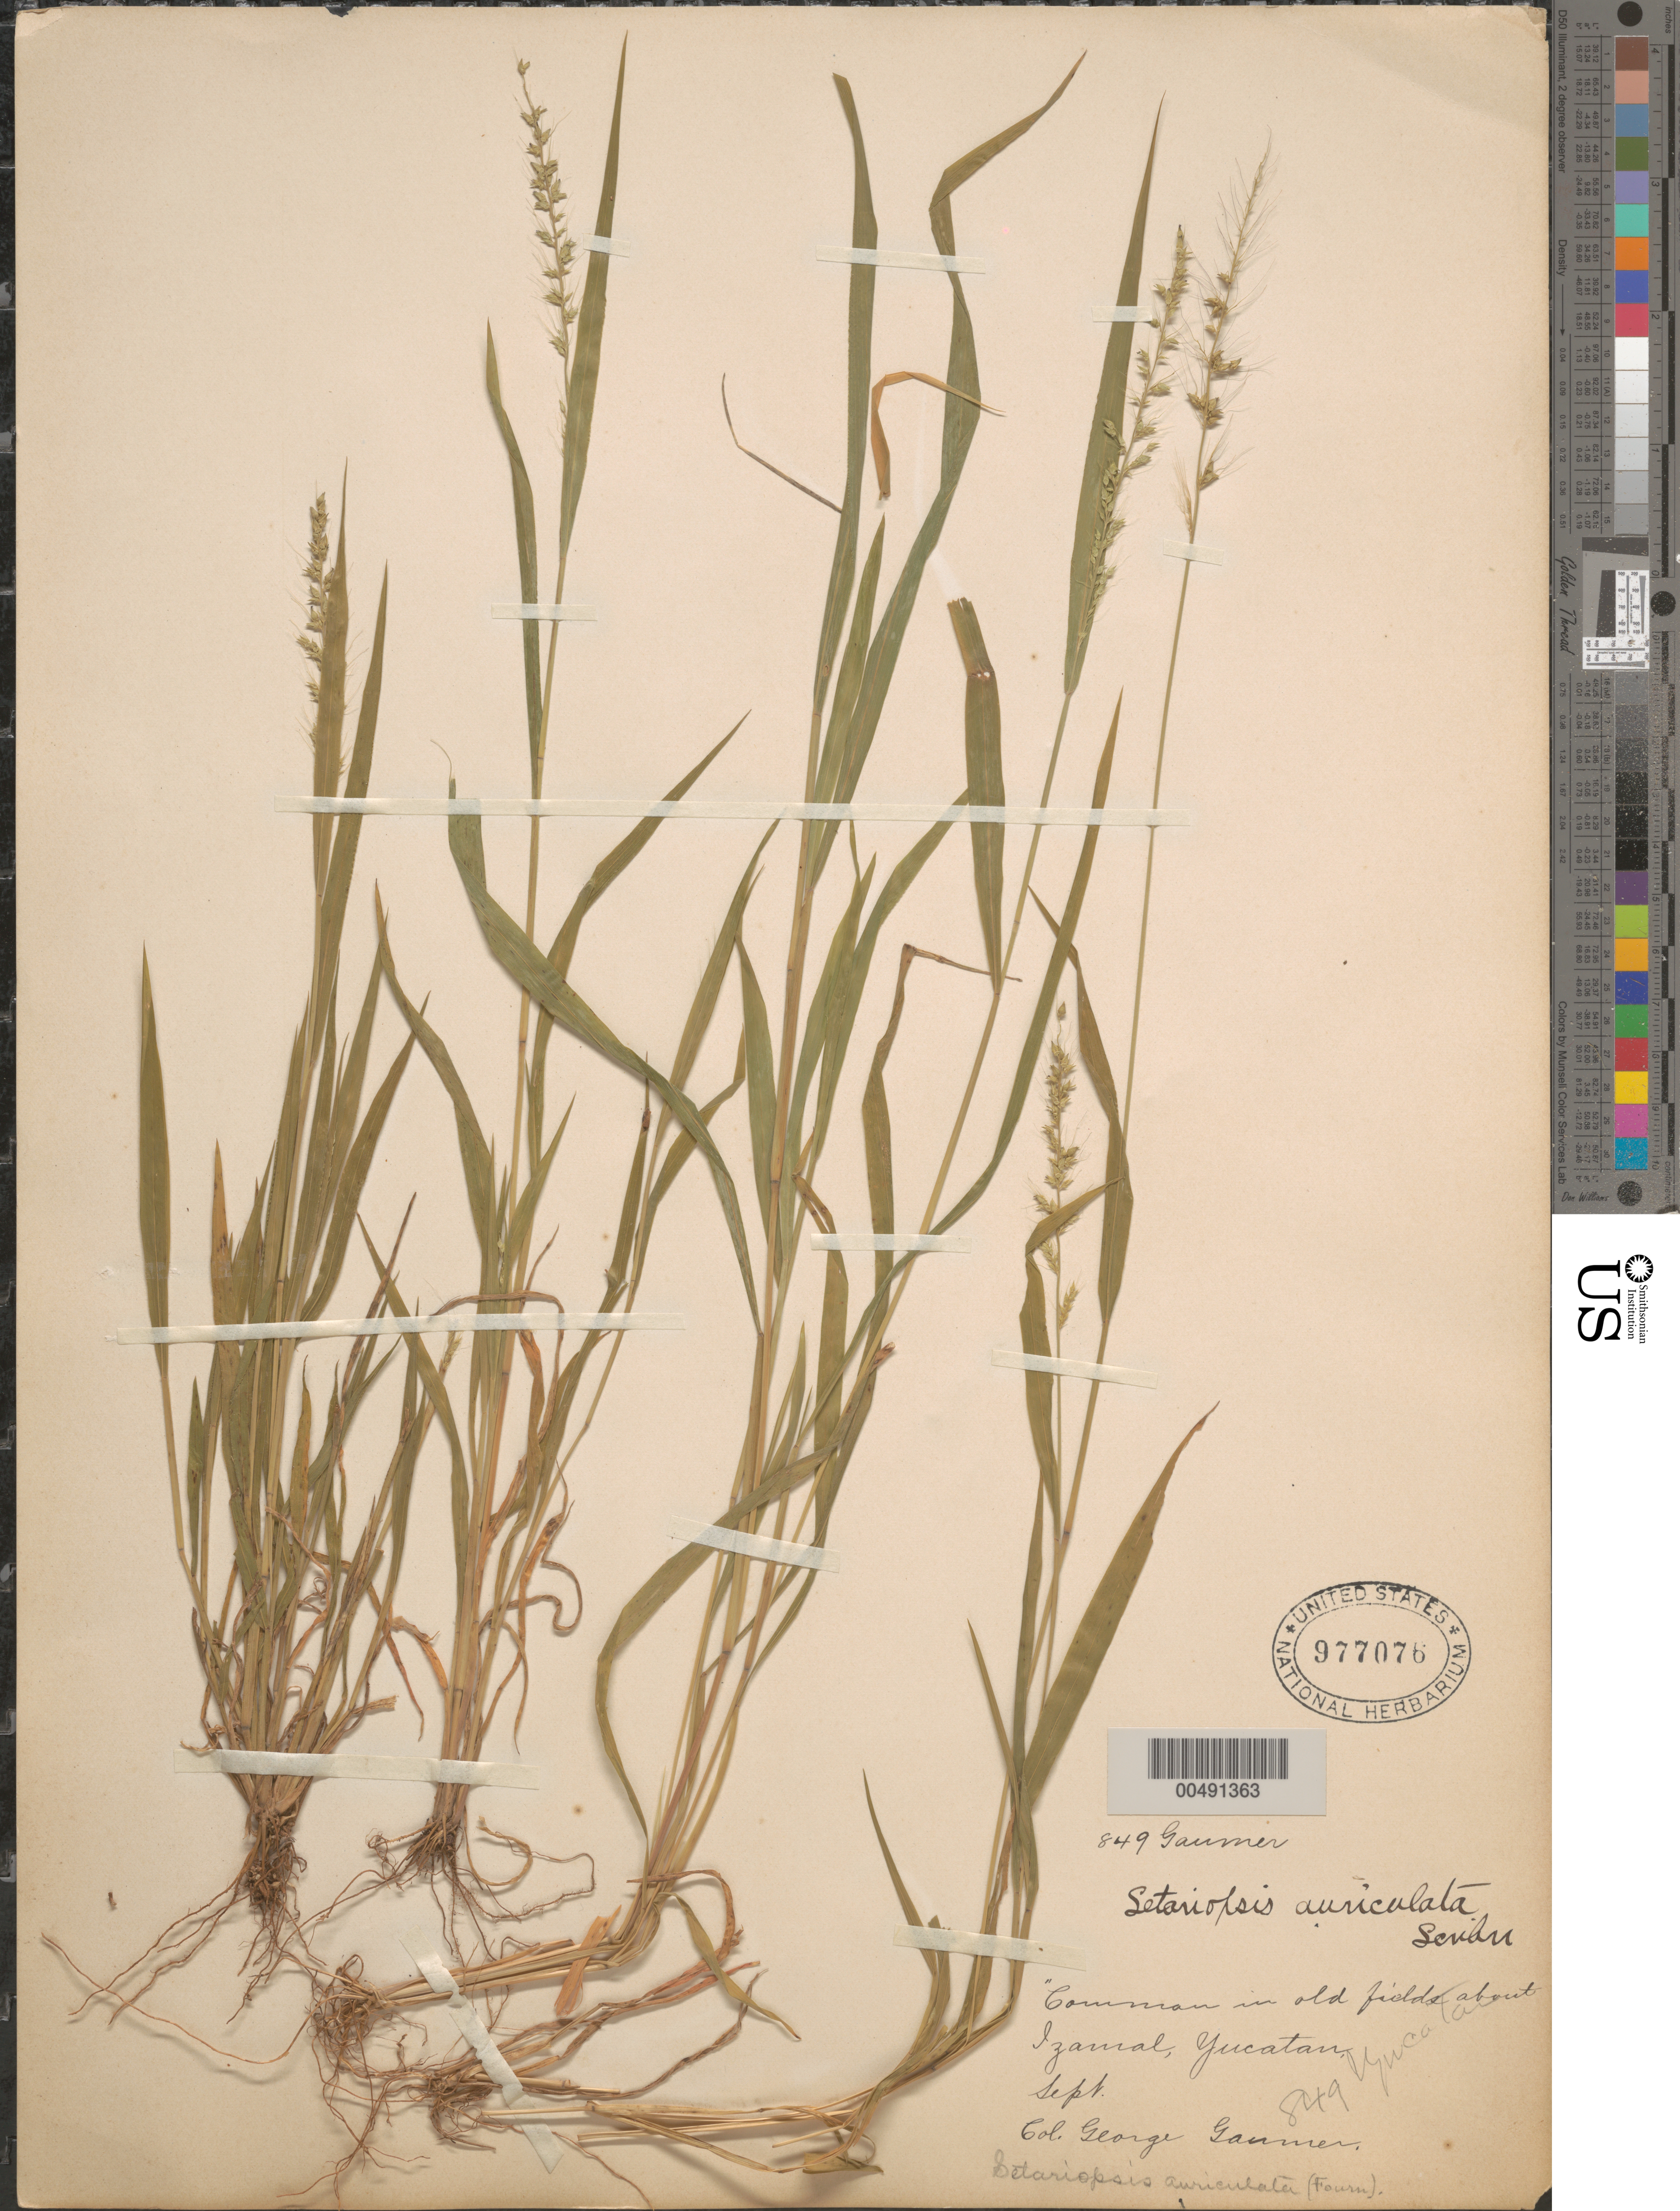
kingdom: Plantae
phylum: Tracheophyta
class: Liliopsida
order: Poales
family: Poaceae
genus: Setariopsis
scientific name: Setariopsis auriculata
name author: (E. Fourn.) Scribn.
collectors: G. F. Gaumer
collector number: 849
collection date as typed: Sep 19??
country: Mexico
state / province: Yucatan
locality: Izamal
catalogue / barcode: US 977076